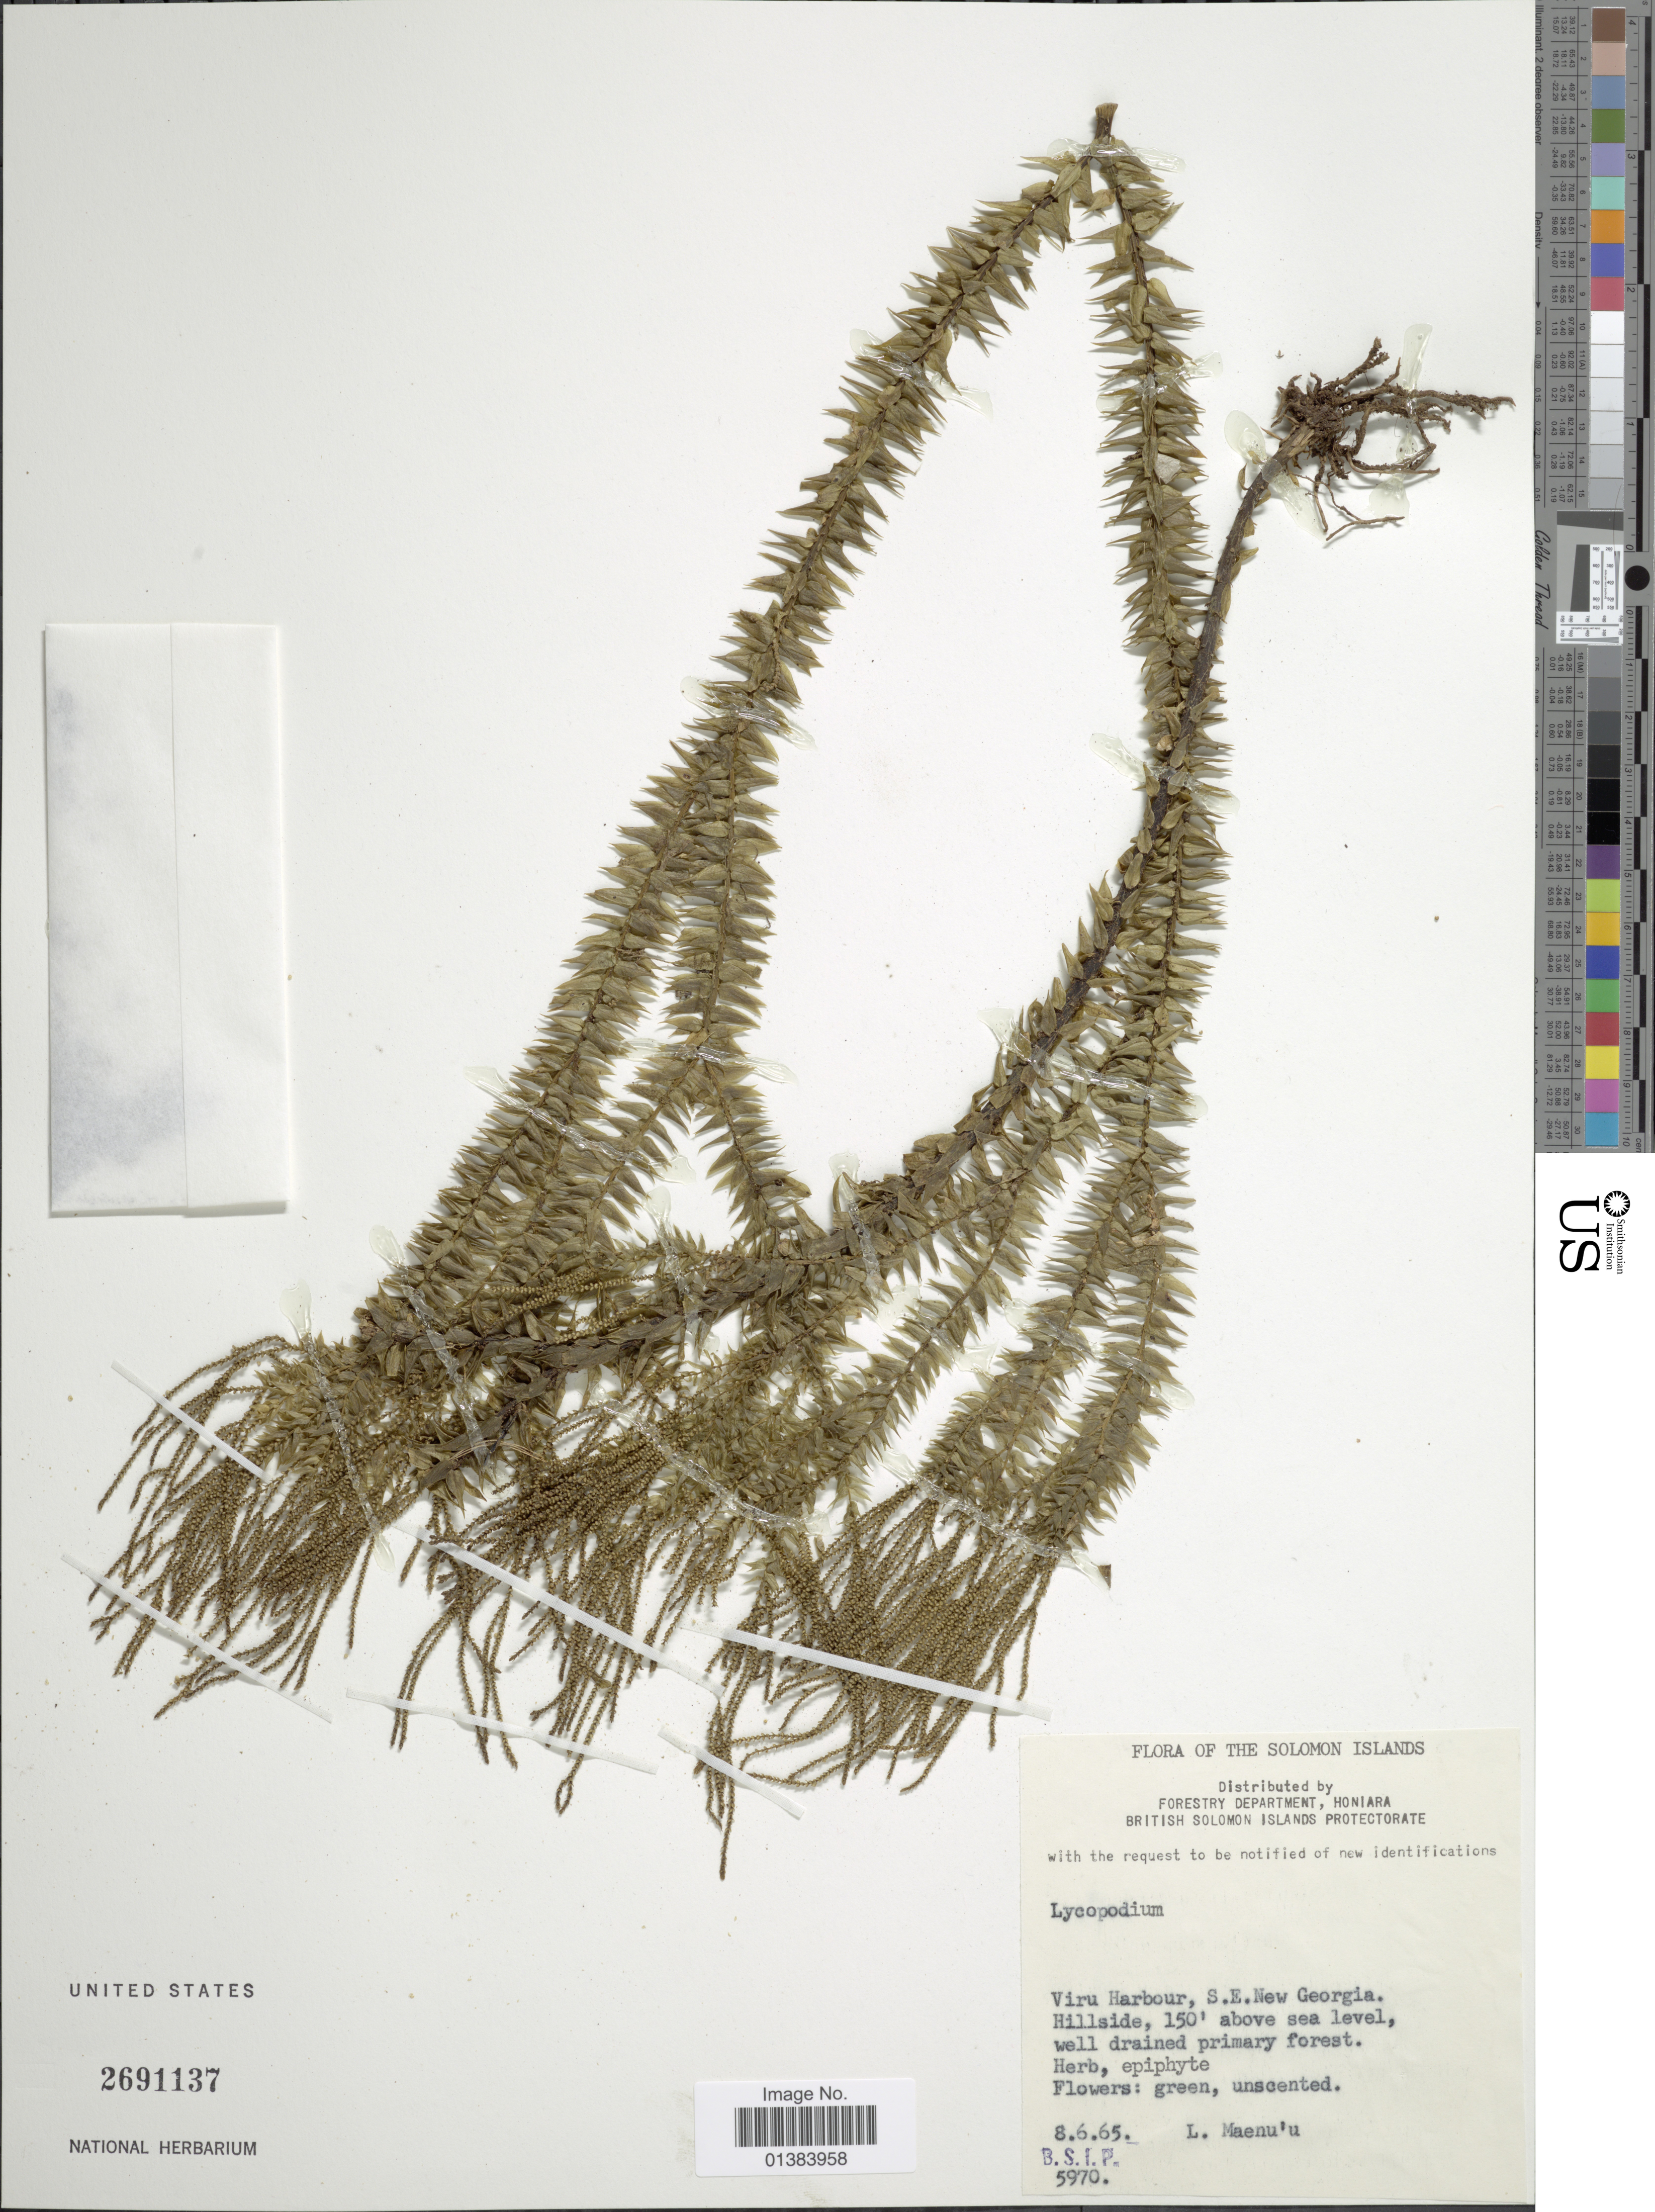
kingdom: Plantae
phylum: Tracheophyta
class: Lycopodiopsida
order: Lycopodiales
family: Lycopodiaceae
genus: Phlegmariurus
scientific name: Phlegmariurus ledermannii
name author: (Herter) A. R. Field & Bostock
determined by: Field, A. R.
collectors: L. Maenu'u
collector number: BSIP 5970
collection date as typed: Transcribed d/m/y: 8/6/65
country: Solomon Islands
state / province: Solomon Islands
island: New Georgia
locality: Viru Harbour, S.E. New Georgia, Hillside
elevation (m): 46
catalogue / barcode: US 2691137